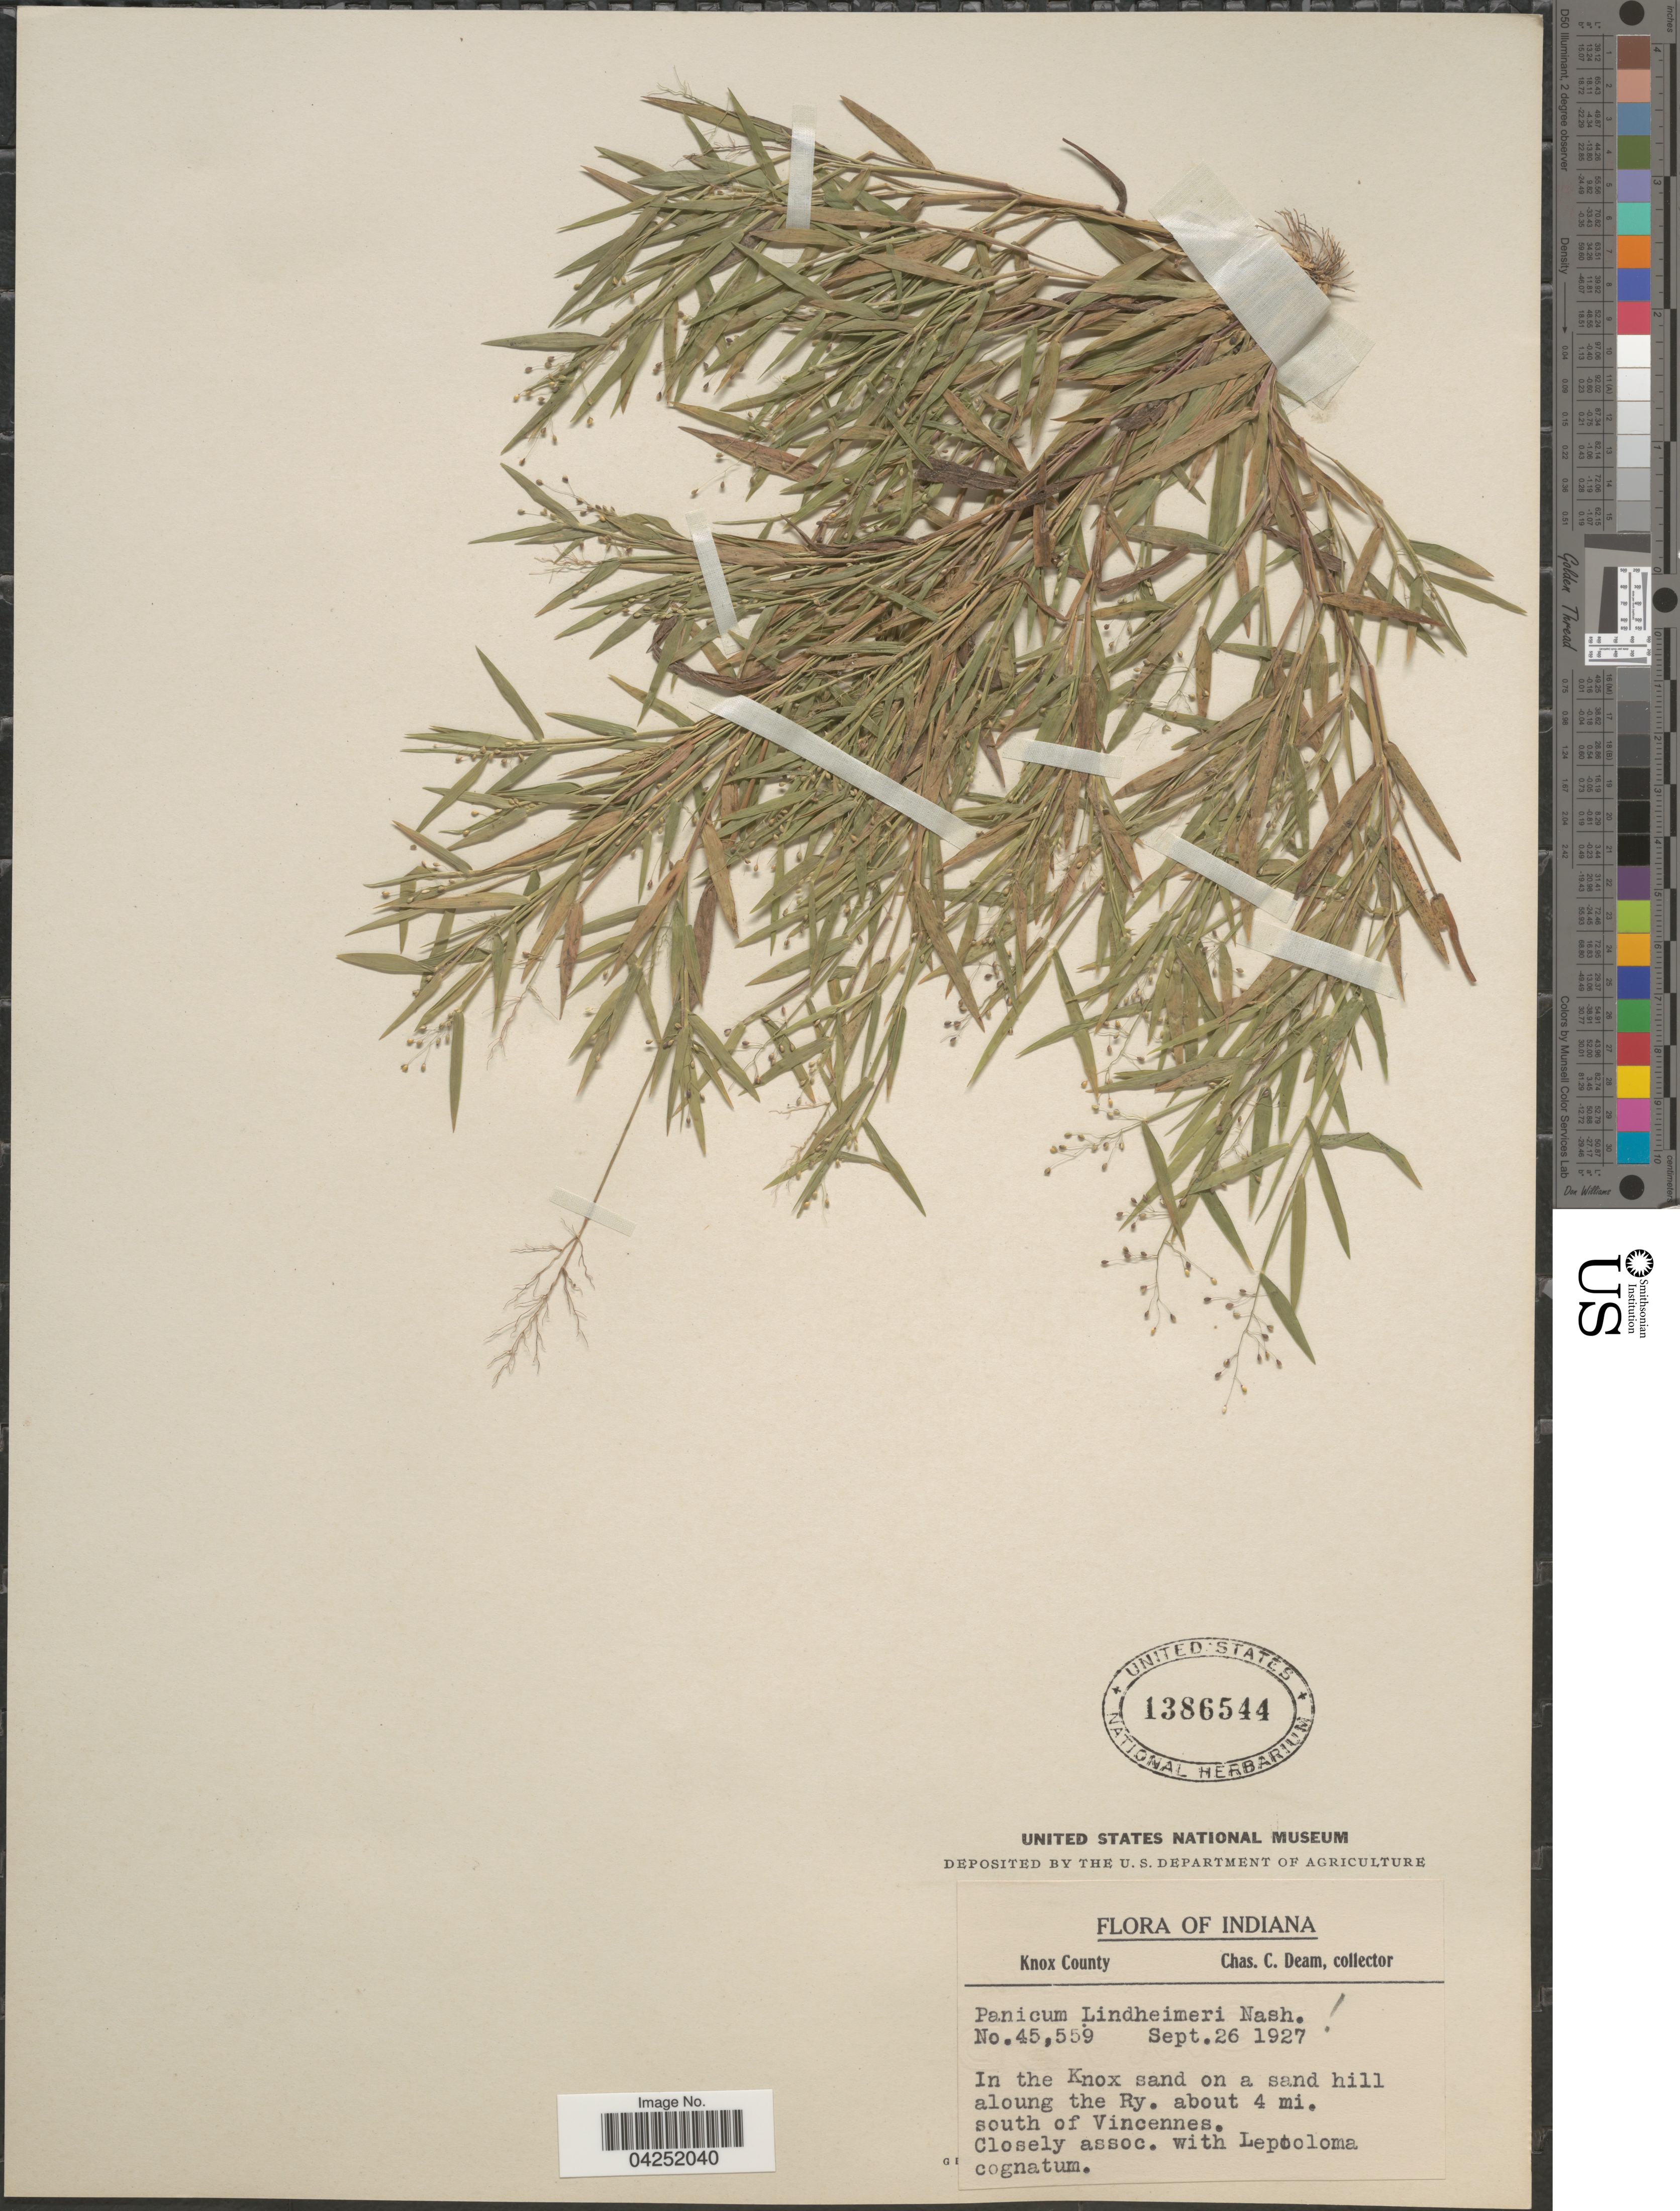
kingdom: Plantae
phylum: Tracheophyta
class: Liliopsida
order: Poales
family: Poaceae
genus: Dichanthelium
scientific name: Dichanthelium acuminatum var. lindheimeri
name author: (Nash) Gould & C.A. Clark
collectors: C. C. Deam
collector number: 45559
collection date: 1927-09-26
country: United States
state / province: Indiana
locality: Knox County. In the Knox sand along the Ry. on a sand hill about 4 mi. south of Vinceness.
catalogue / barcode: US 1386544